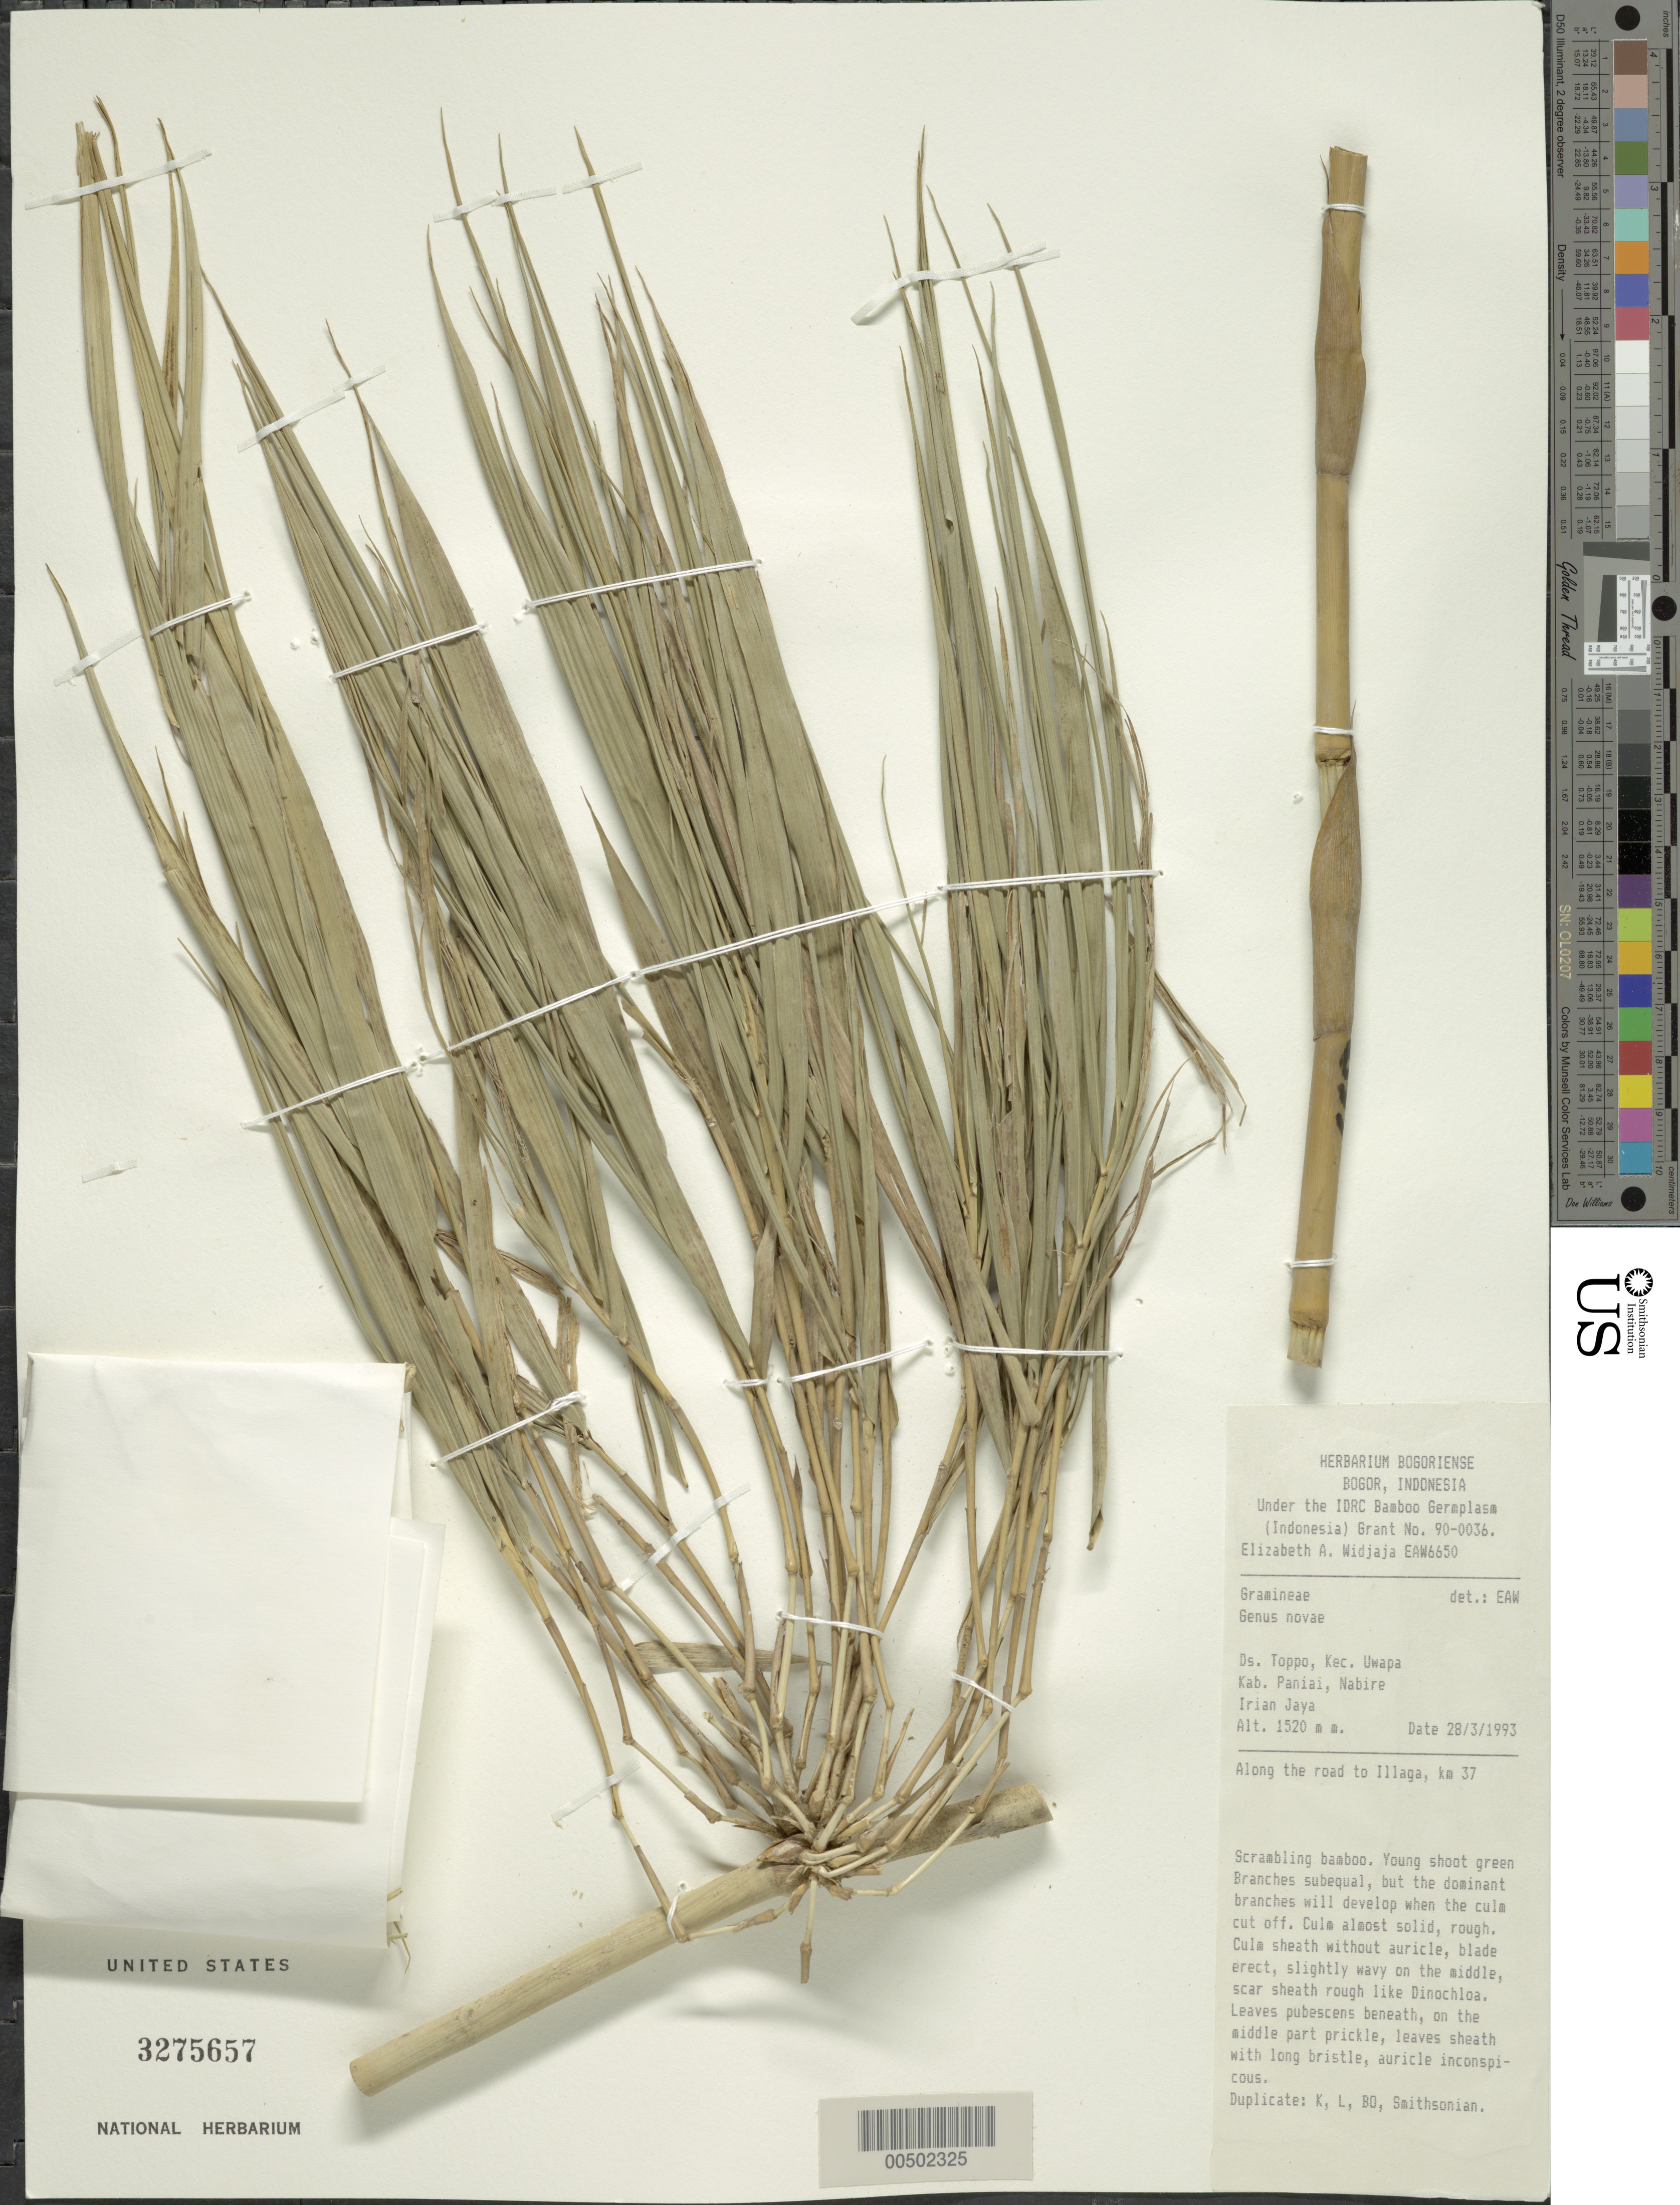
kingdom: Plantae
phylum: Tracheophyta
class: Liliopsida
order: Poales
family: Poaceae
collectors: E. A. Widjaja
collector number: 6650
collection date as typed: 28 Mar 1993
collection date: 1993-03-28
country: Indonesia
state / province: Papua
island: New Guinea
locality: Along the road to illaga, km 37. ds. toppo, kec. uwapa, kab. paniai, nabire, irian jaya. Irian Barat.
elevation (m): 1520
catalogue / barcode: US 3275657